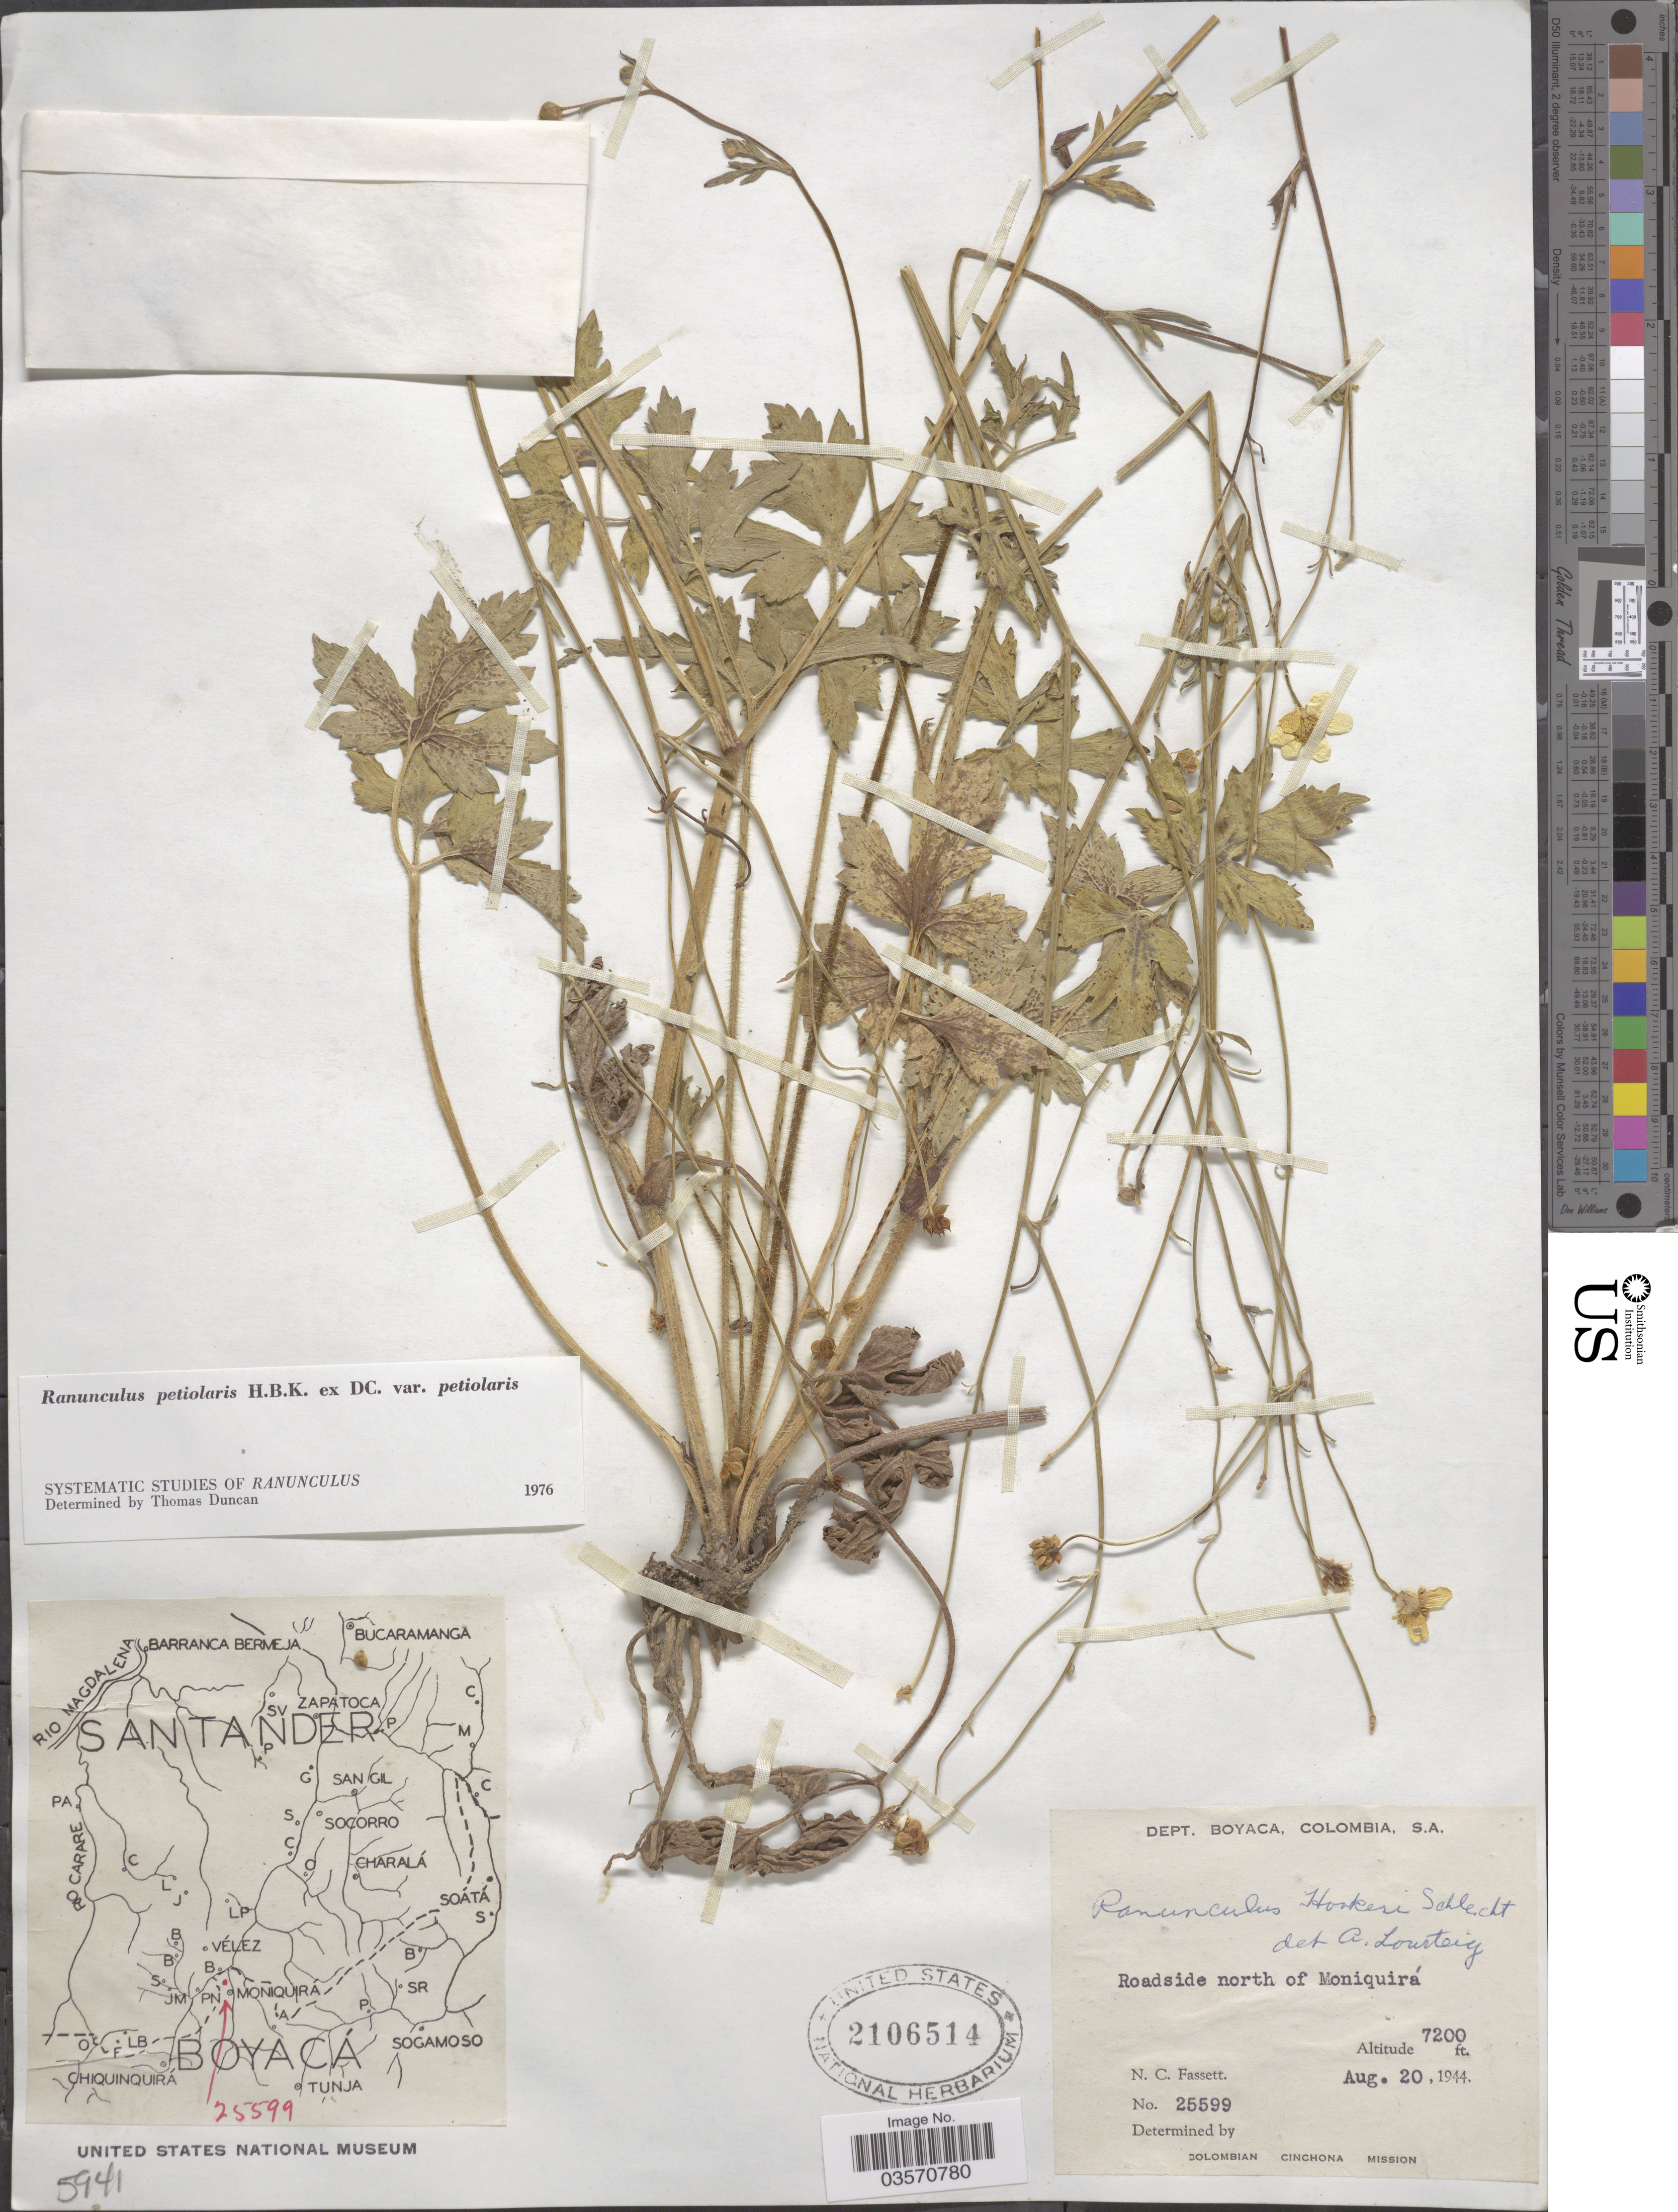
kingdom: Plantae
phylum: Tracheophyta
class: Magnoliopsida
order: Ranunculales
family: Ranunculaceae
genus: Ranunculus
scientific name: Ranunculus petiolaris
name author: Kunth ex DC.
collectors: N. C. Fassett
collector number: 25599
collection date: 1944-08-20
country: Colombia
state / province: Boyacá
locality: Dept. Boyaca. Roadside north of Moniquirá.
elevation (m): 2195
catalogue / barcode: US 2106514